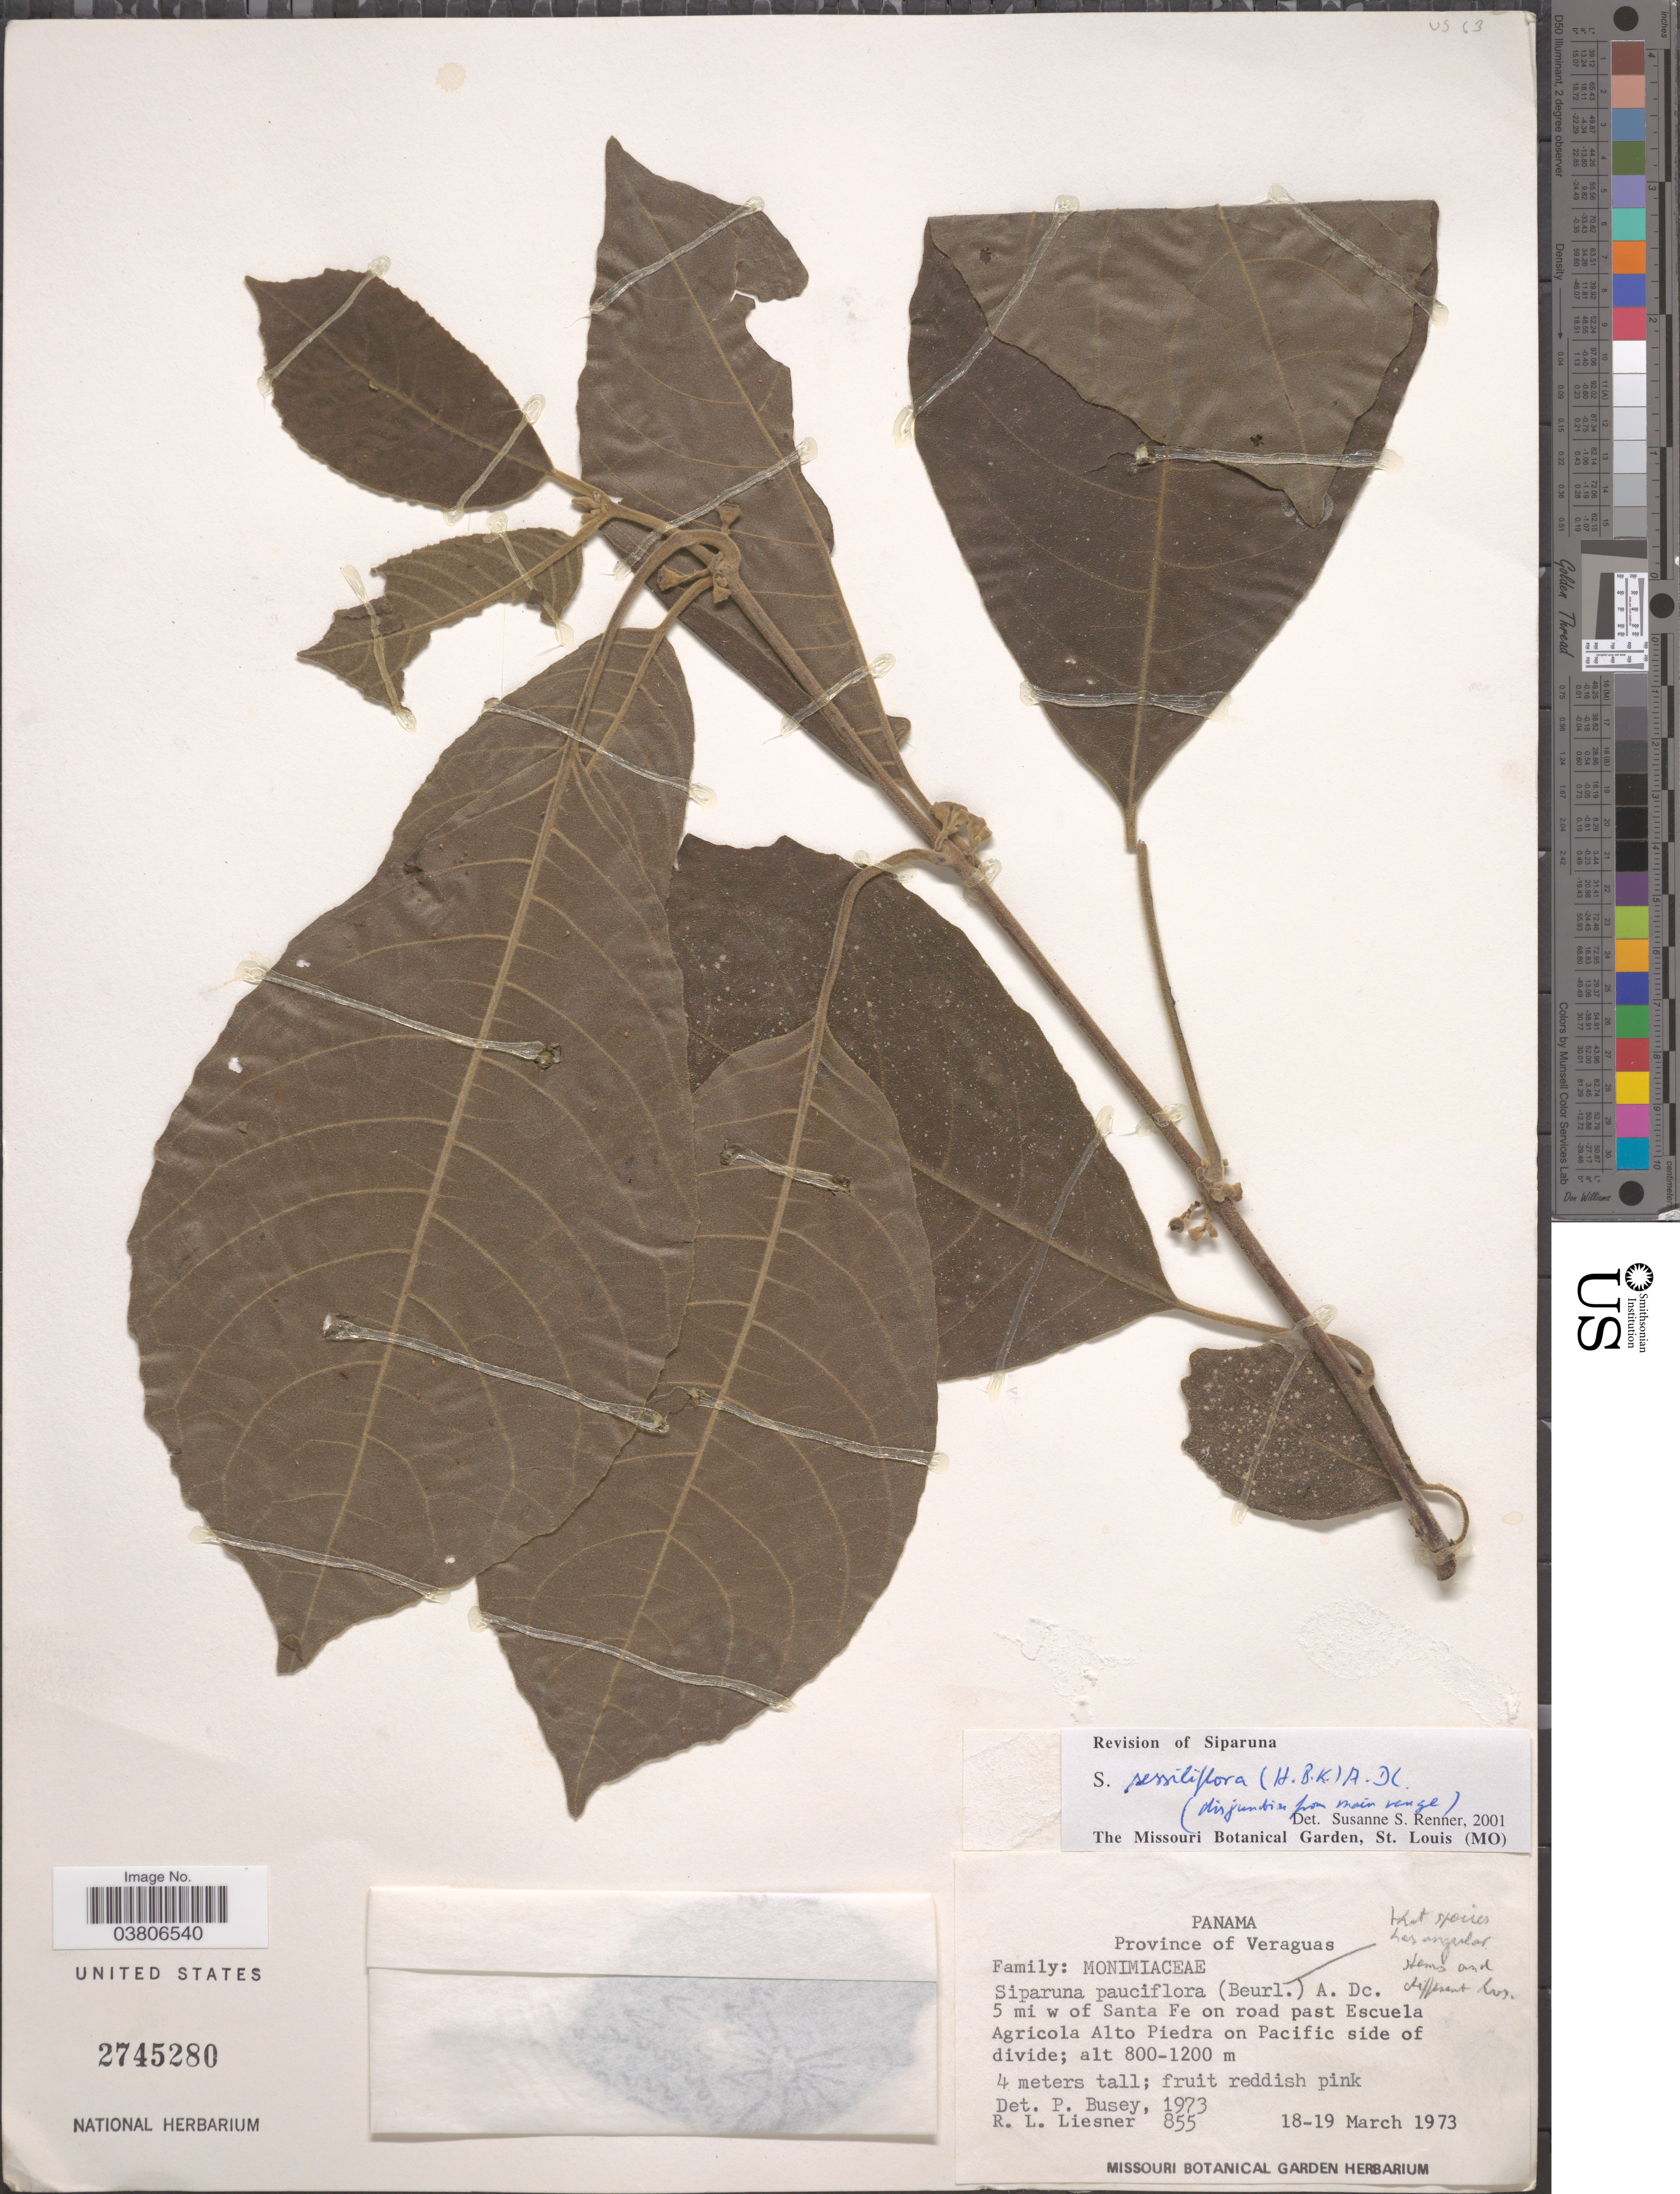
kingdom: Plantae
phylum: Tracheophyta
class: Magnoliopsida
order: Laurales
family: Siparunaceae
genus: Siparuna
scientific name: Siparuna sessiliflora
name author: (Kunth) A. DC.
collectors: R. L. Liesner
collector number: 855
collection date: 1973-03-18/1973-03-19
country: Panama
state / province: Veraguas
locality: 5 mi w of Santa Fe on road past Escuela Agricola Alto Piedra on Pacific side of divide.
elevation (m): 800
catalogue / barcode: US 2745280